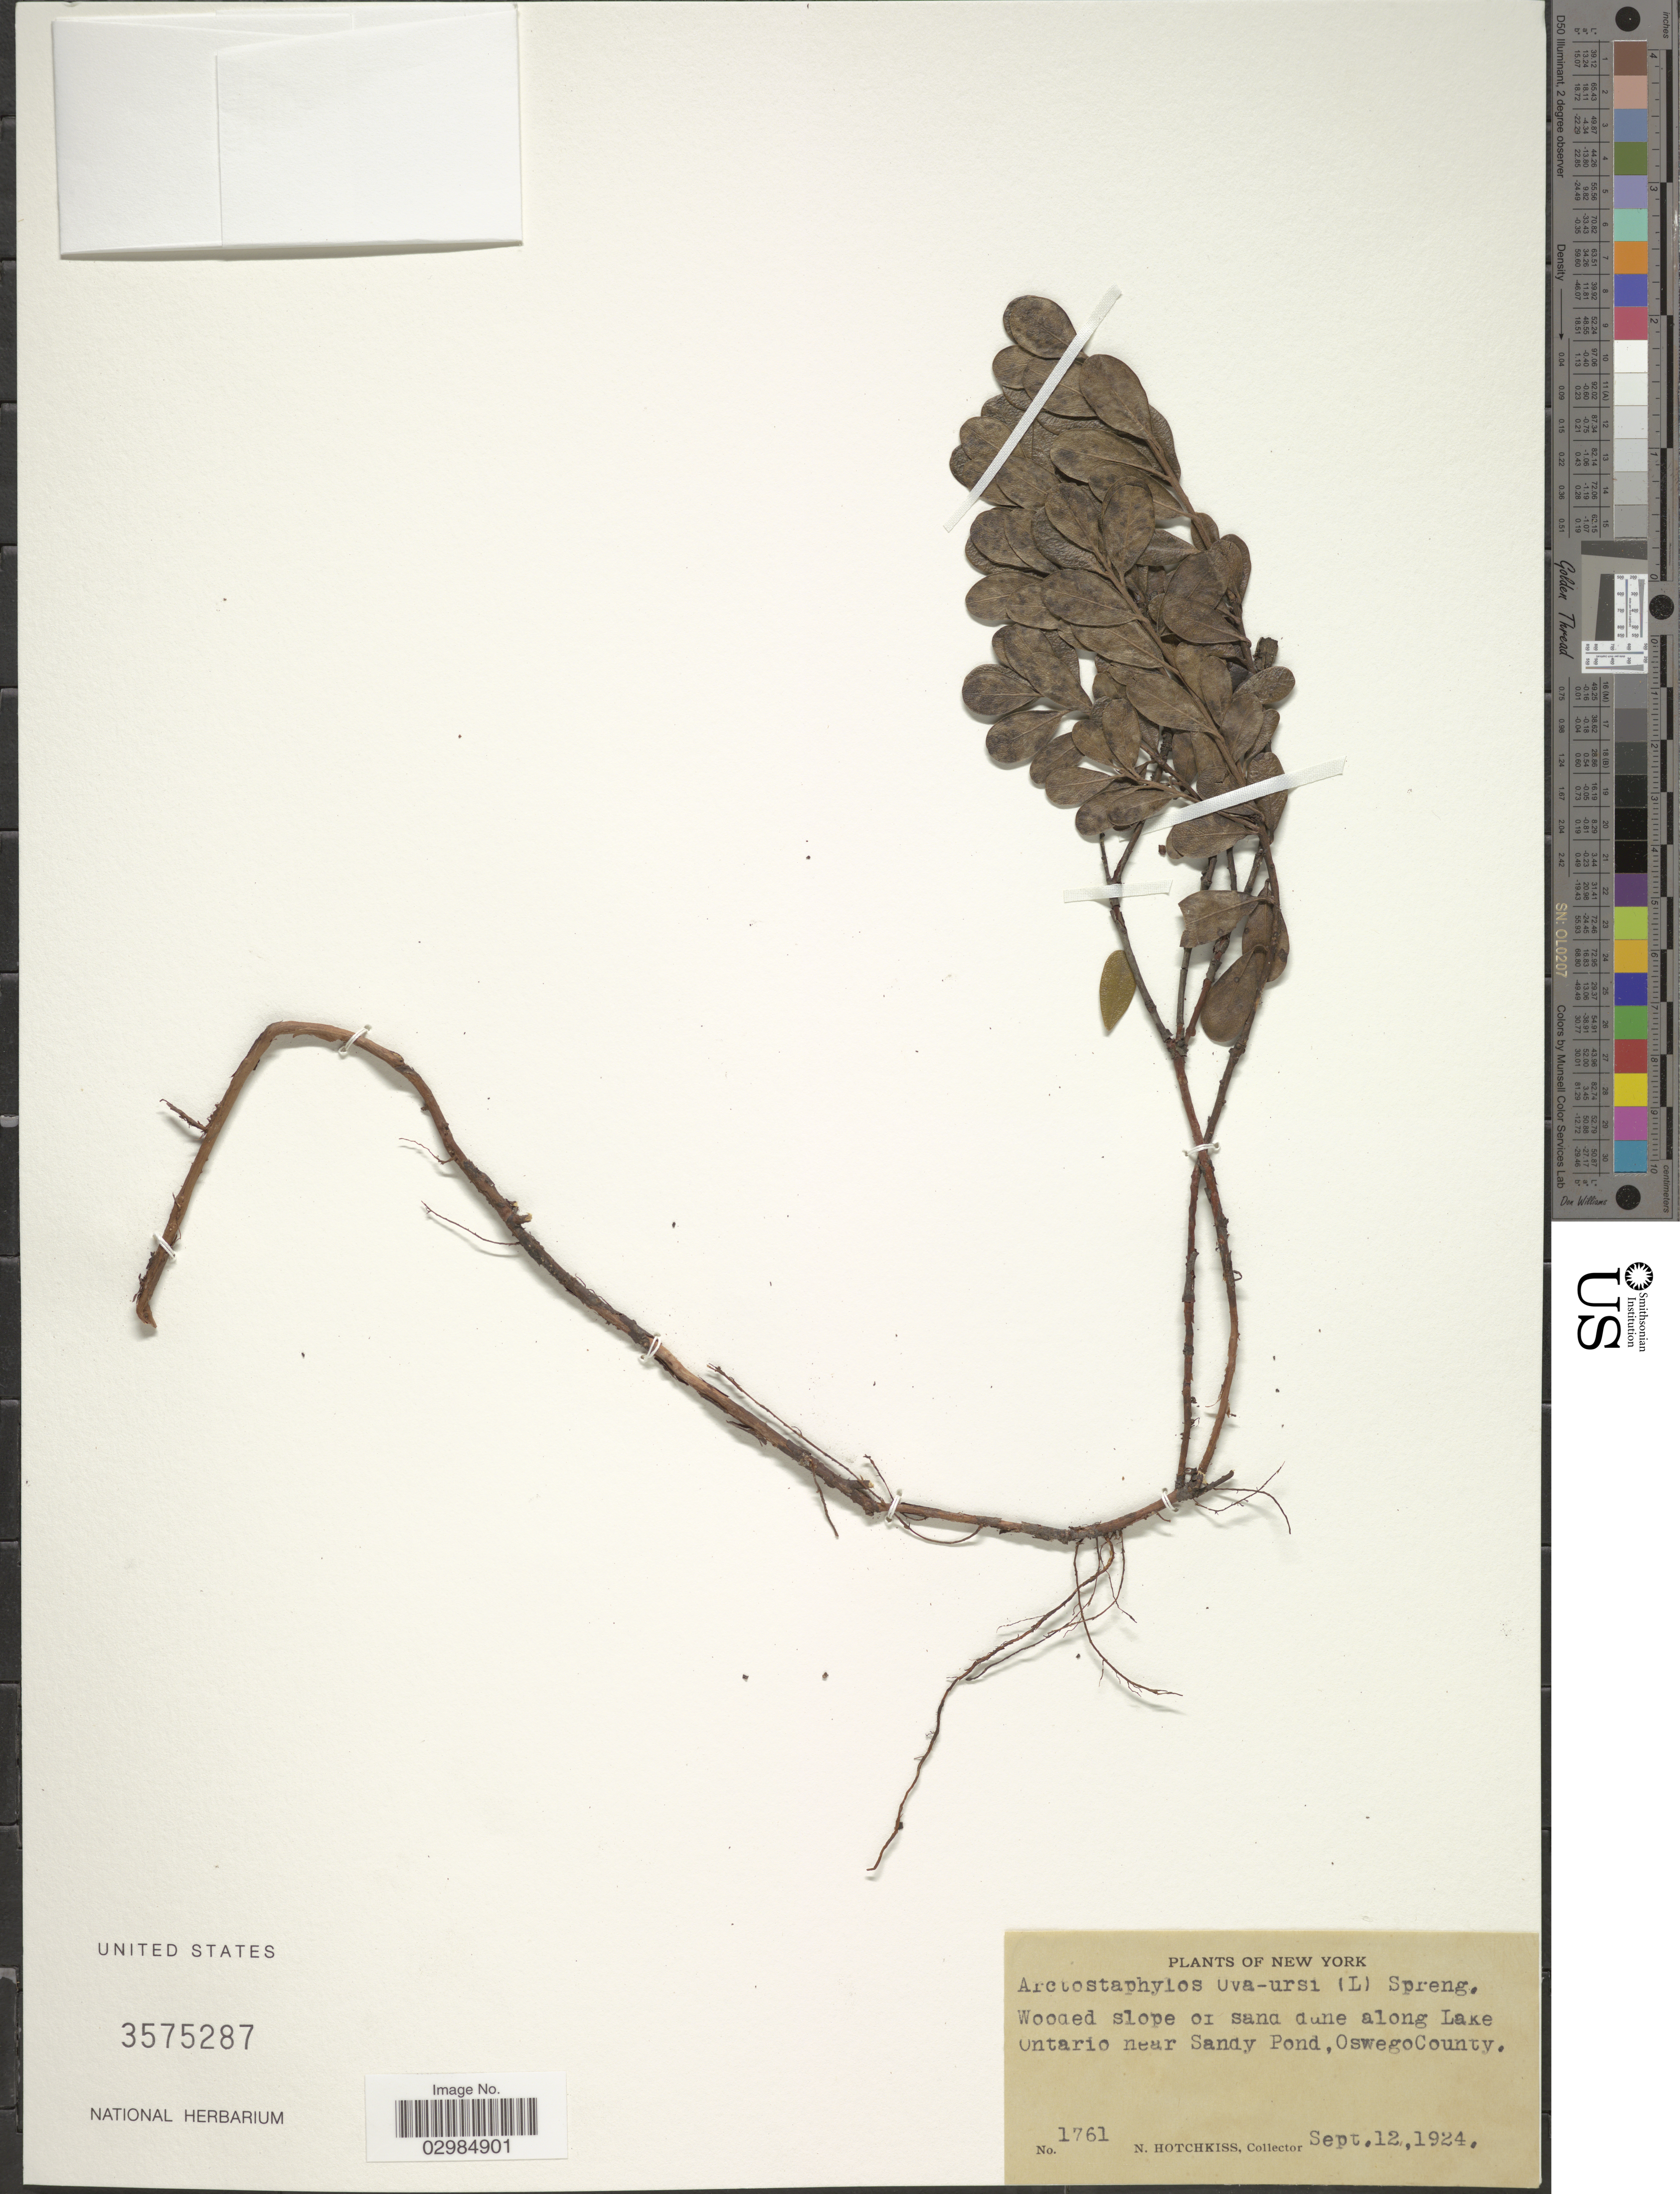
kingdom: Plantae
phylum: Tracheophyta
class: Magnoliopsida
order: Ericales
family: Ericaceae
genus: Arctostaphylos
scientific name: Arctostaphylos uva-ursi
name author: (L.) Spreng.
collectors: N. Hotchkiss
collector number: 1761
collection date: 1924-09-12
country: United States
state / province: New York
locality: Wooded slope of sand dune along Lake Ontario near Sandy Pond, Oswego County.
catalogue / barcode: US 3575287